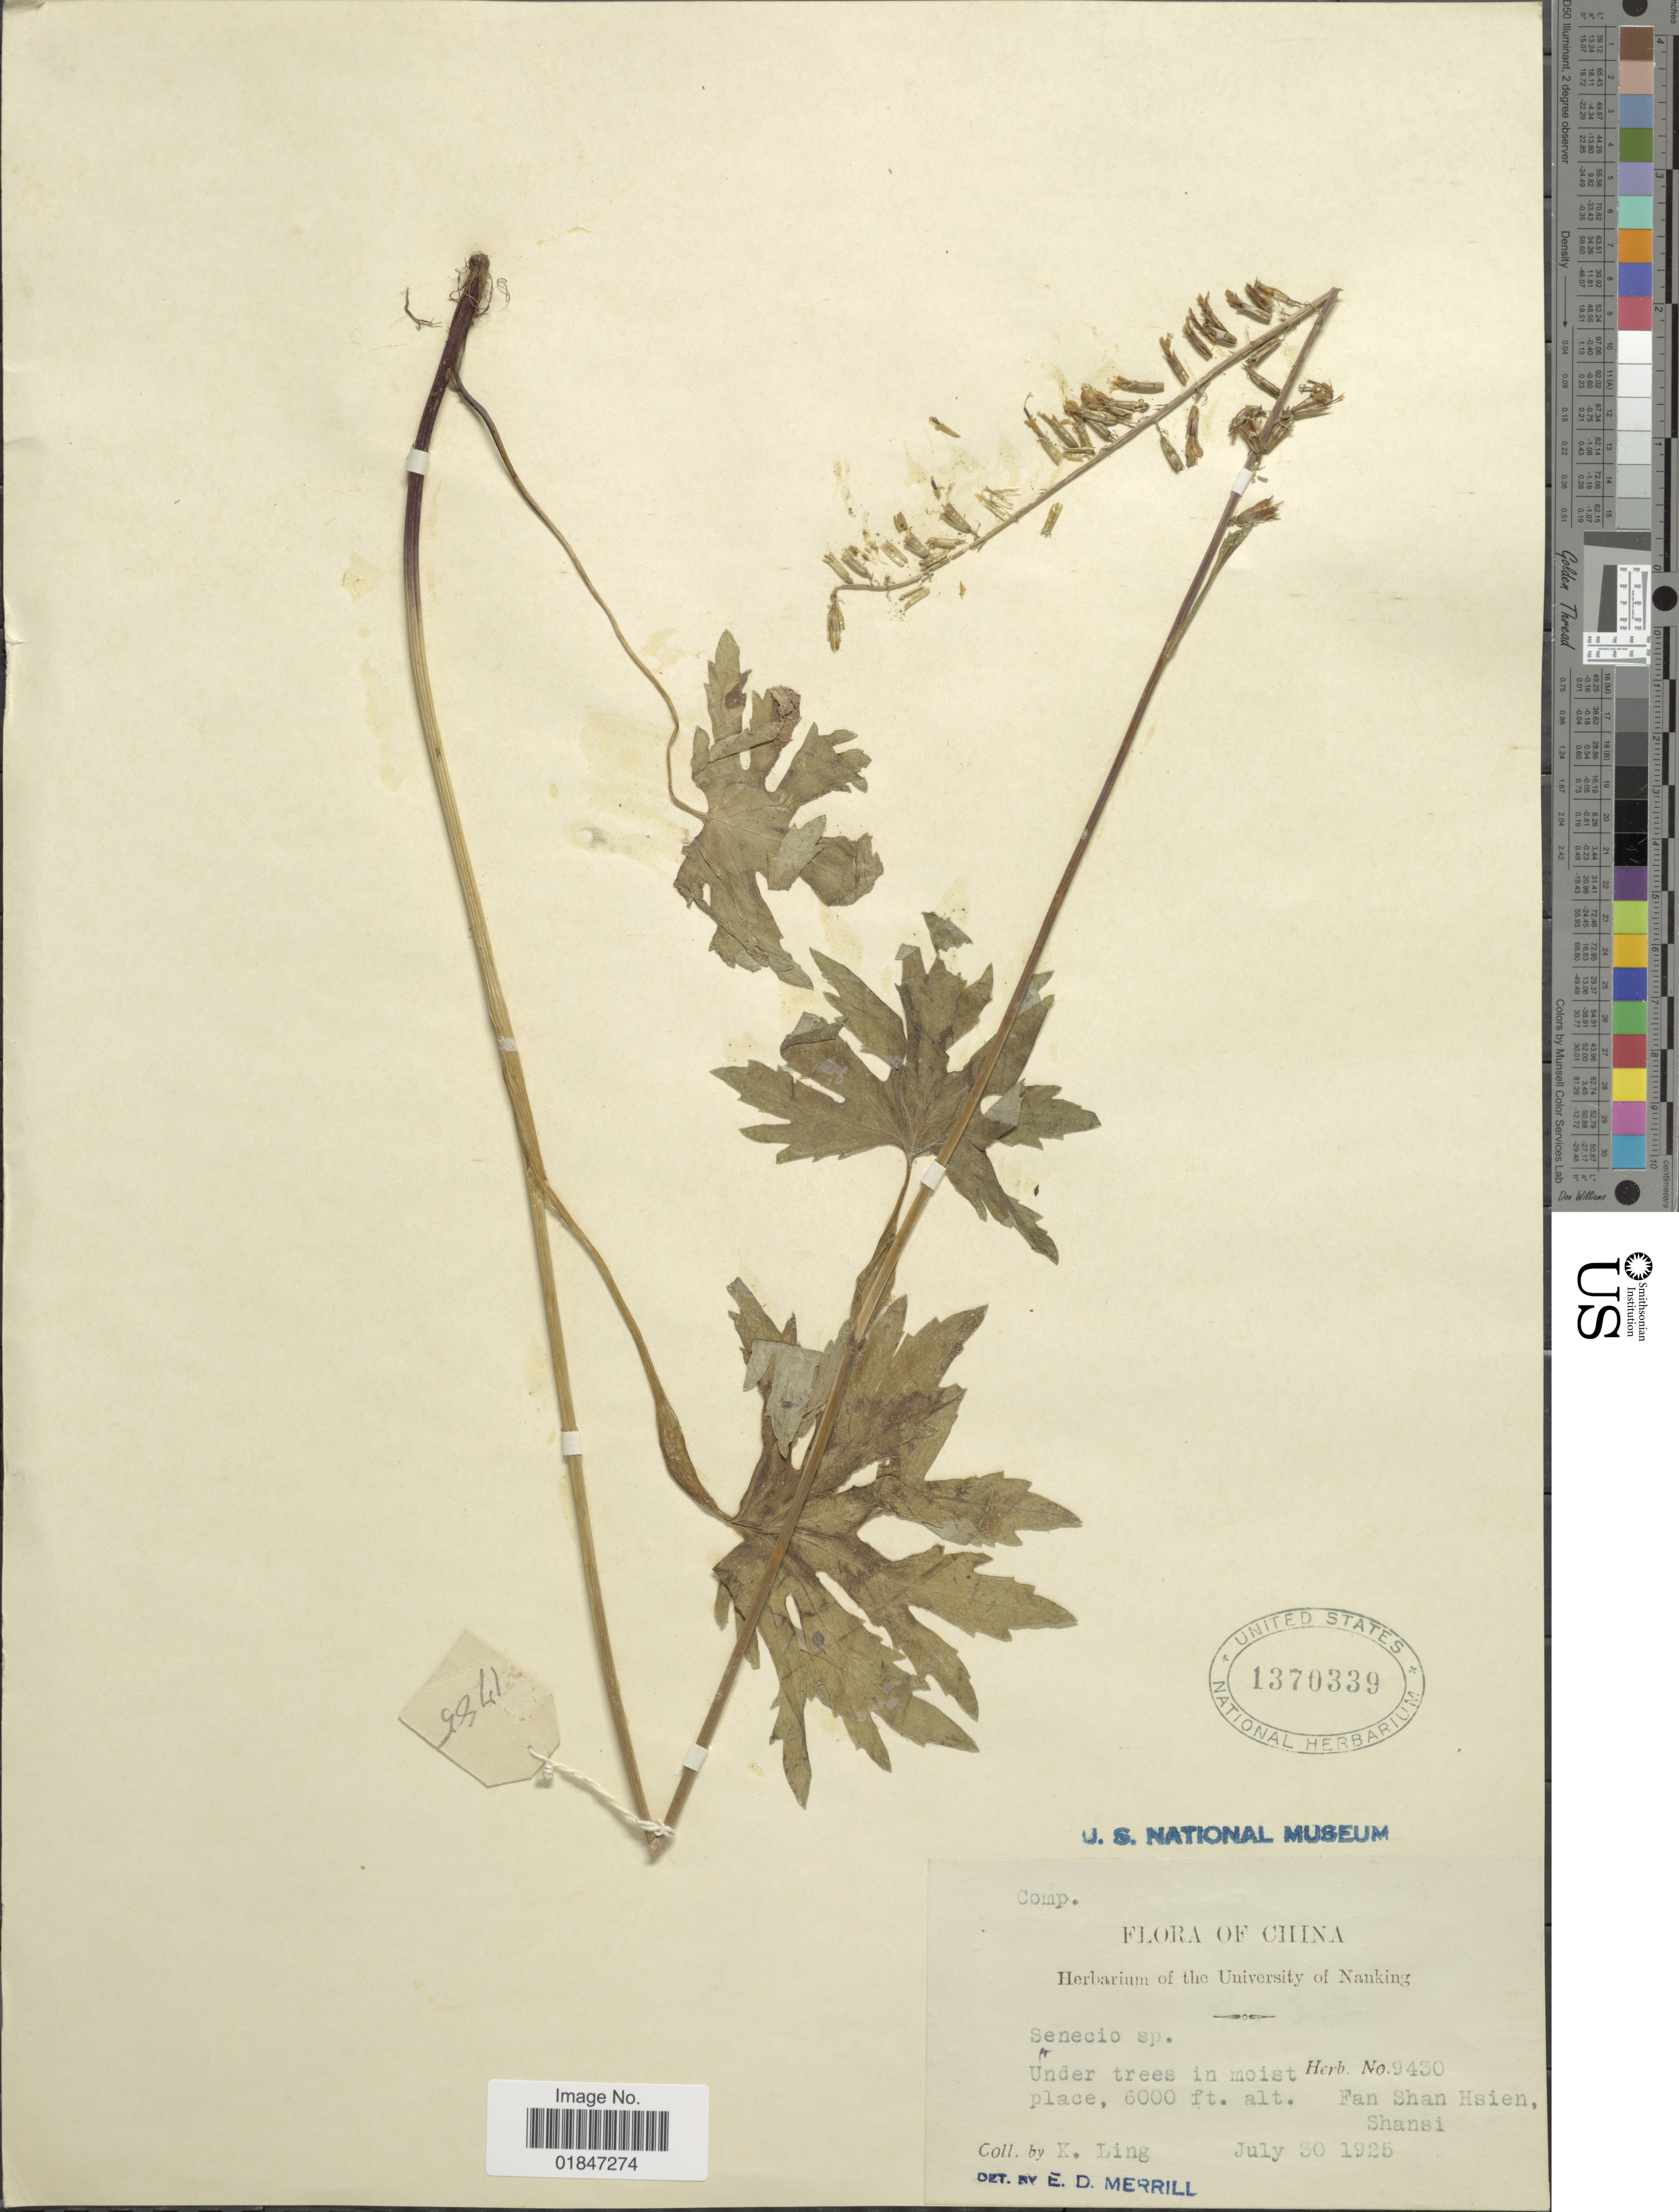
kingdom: Plantae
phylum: Tracheophyta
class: Magnoliopsida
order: Asterales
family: Asteraceae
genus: Ligularia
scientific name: Ligularia przewalskii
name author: (Maximowicz) Diels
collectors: K. Ling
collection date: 1925-07-30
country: China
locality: China. Under trees in moist. Fan Shan Hsien, Shansi.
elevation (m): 1829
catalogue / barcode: US 1370339